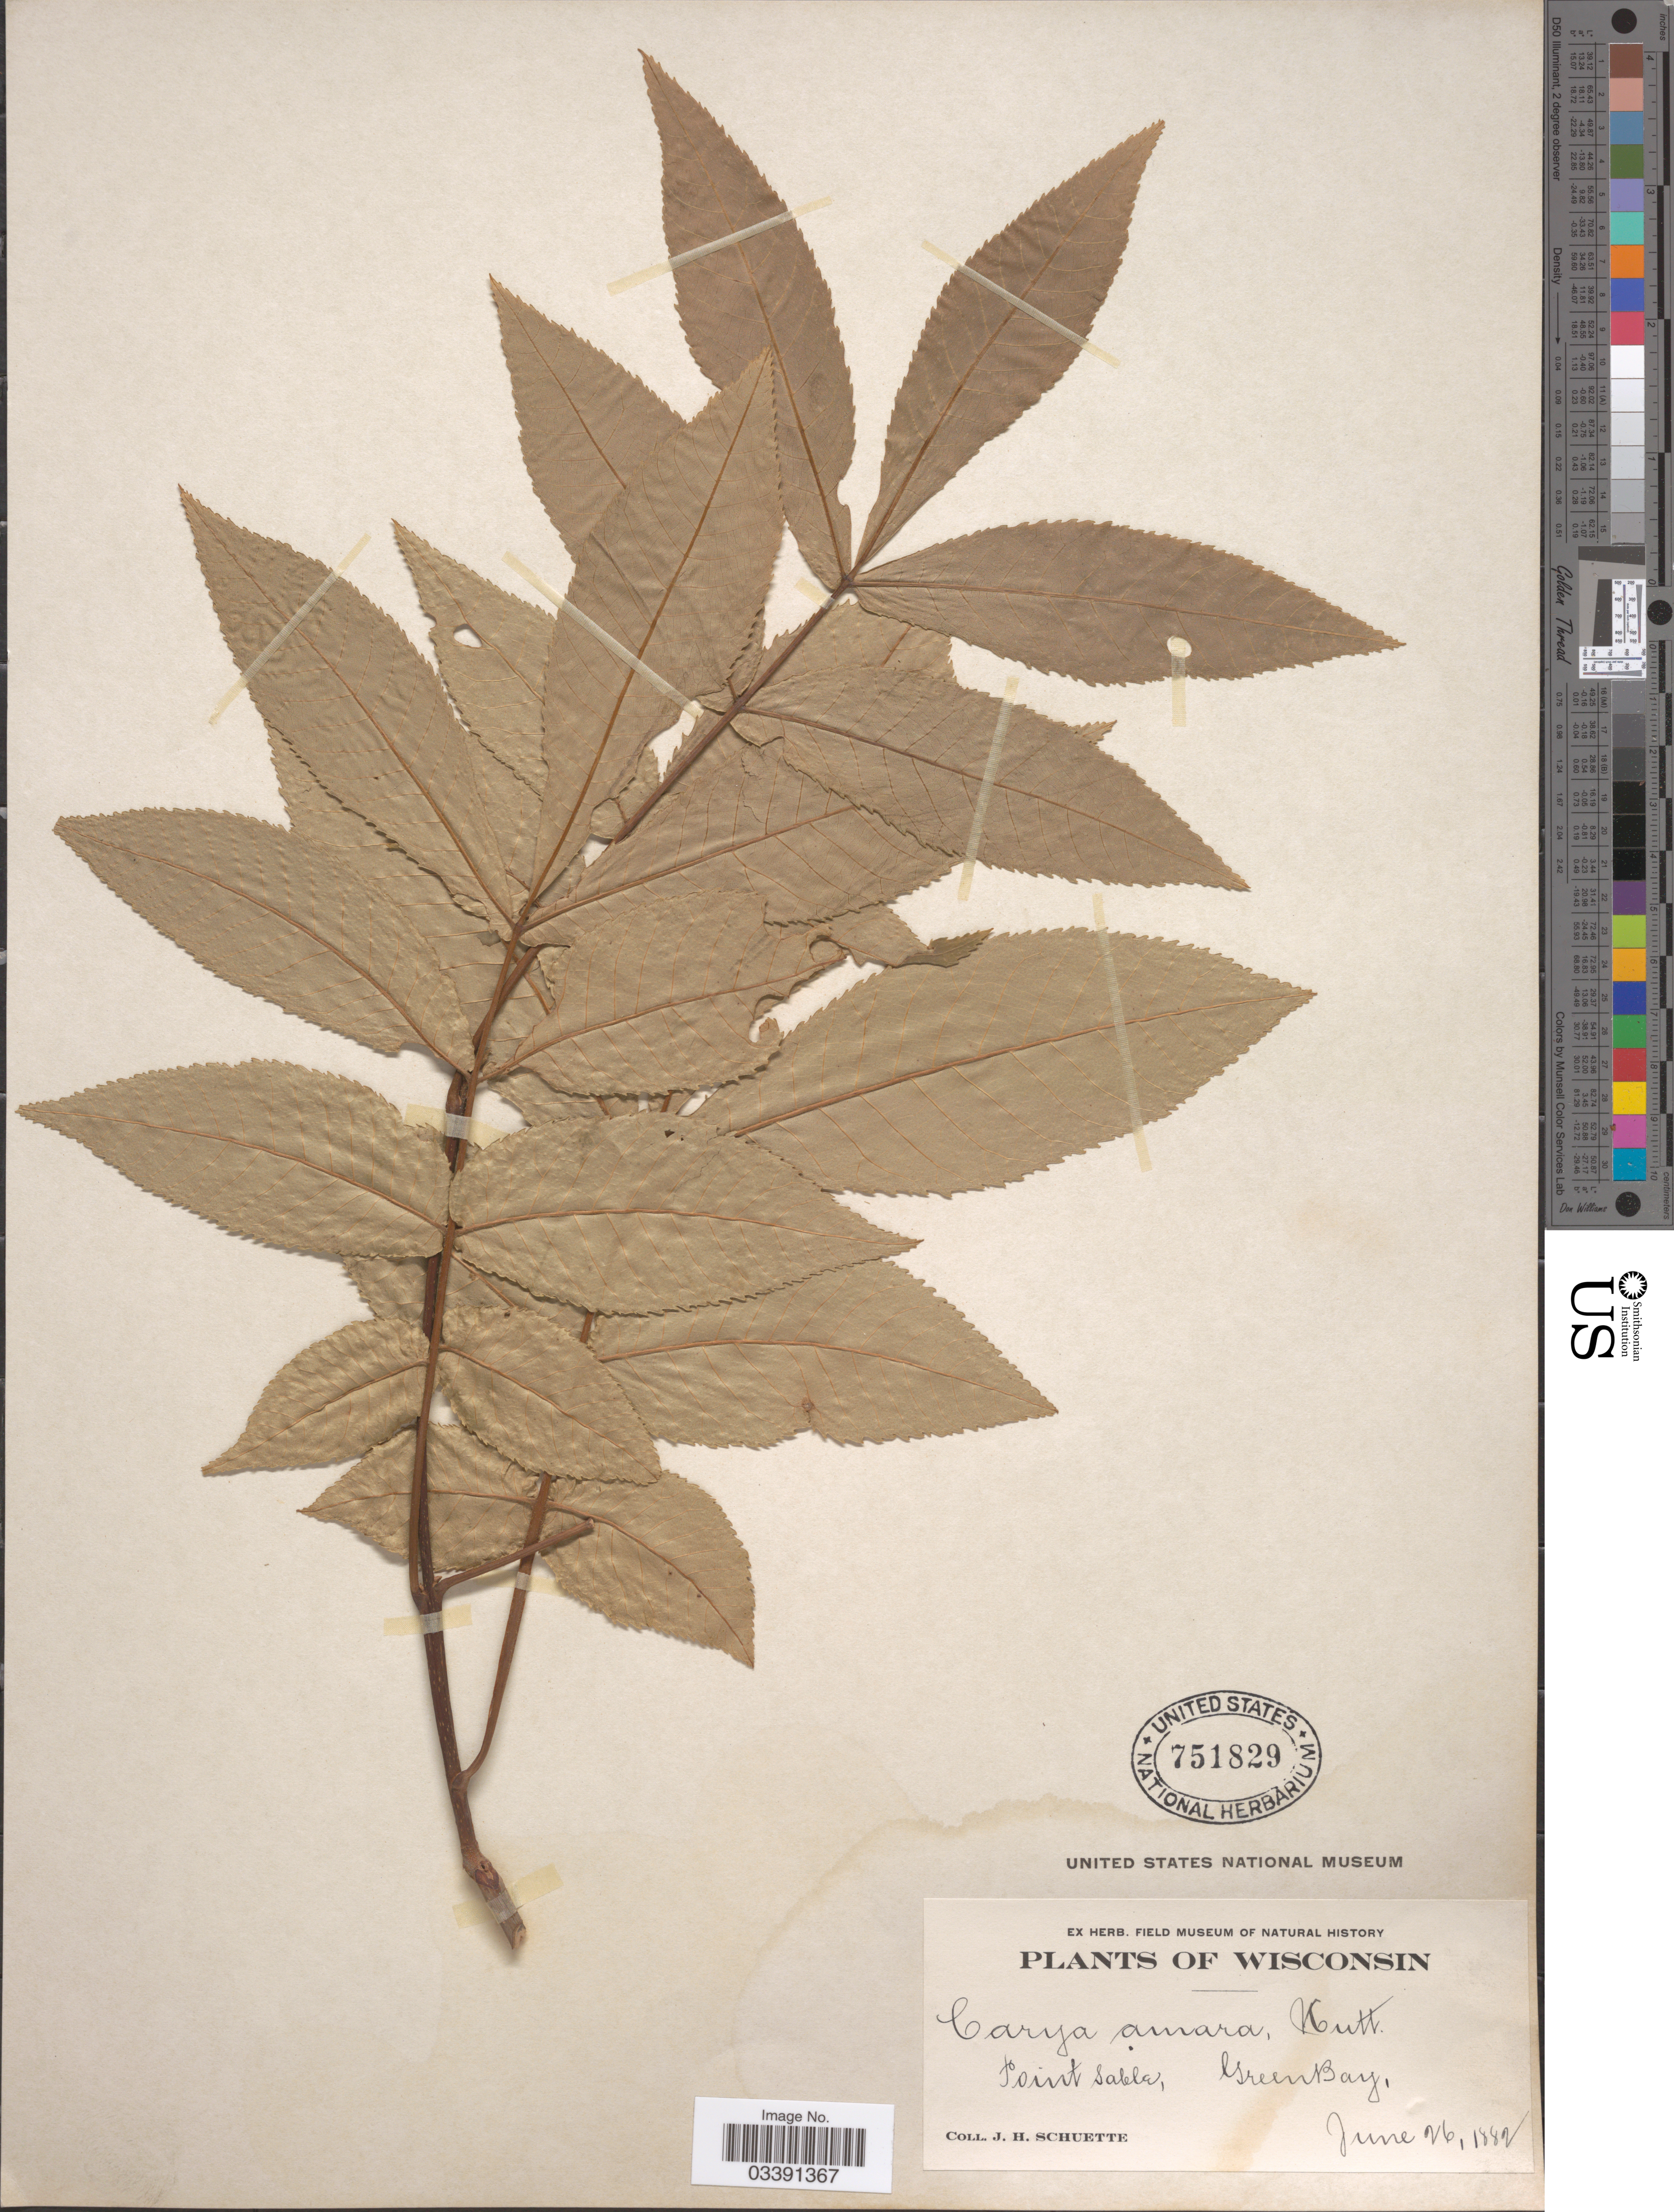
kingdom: Plantae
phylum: Tracheophyta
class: Magnoliopsida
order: Fagales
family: Juglandaceae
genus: Carya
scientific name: Carya cordiformis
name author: (Wangenh.) K. Koch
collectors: J. H. Schuette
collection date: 1882-06-26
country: United States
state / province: Wisconsin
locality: Point Sable, Green Bay.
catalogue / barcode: US 751829